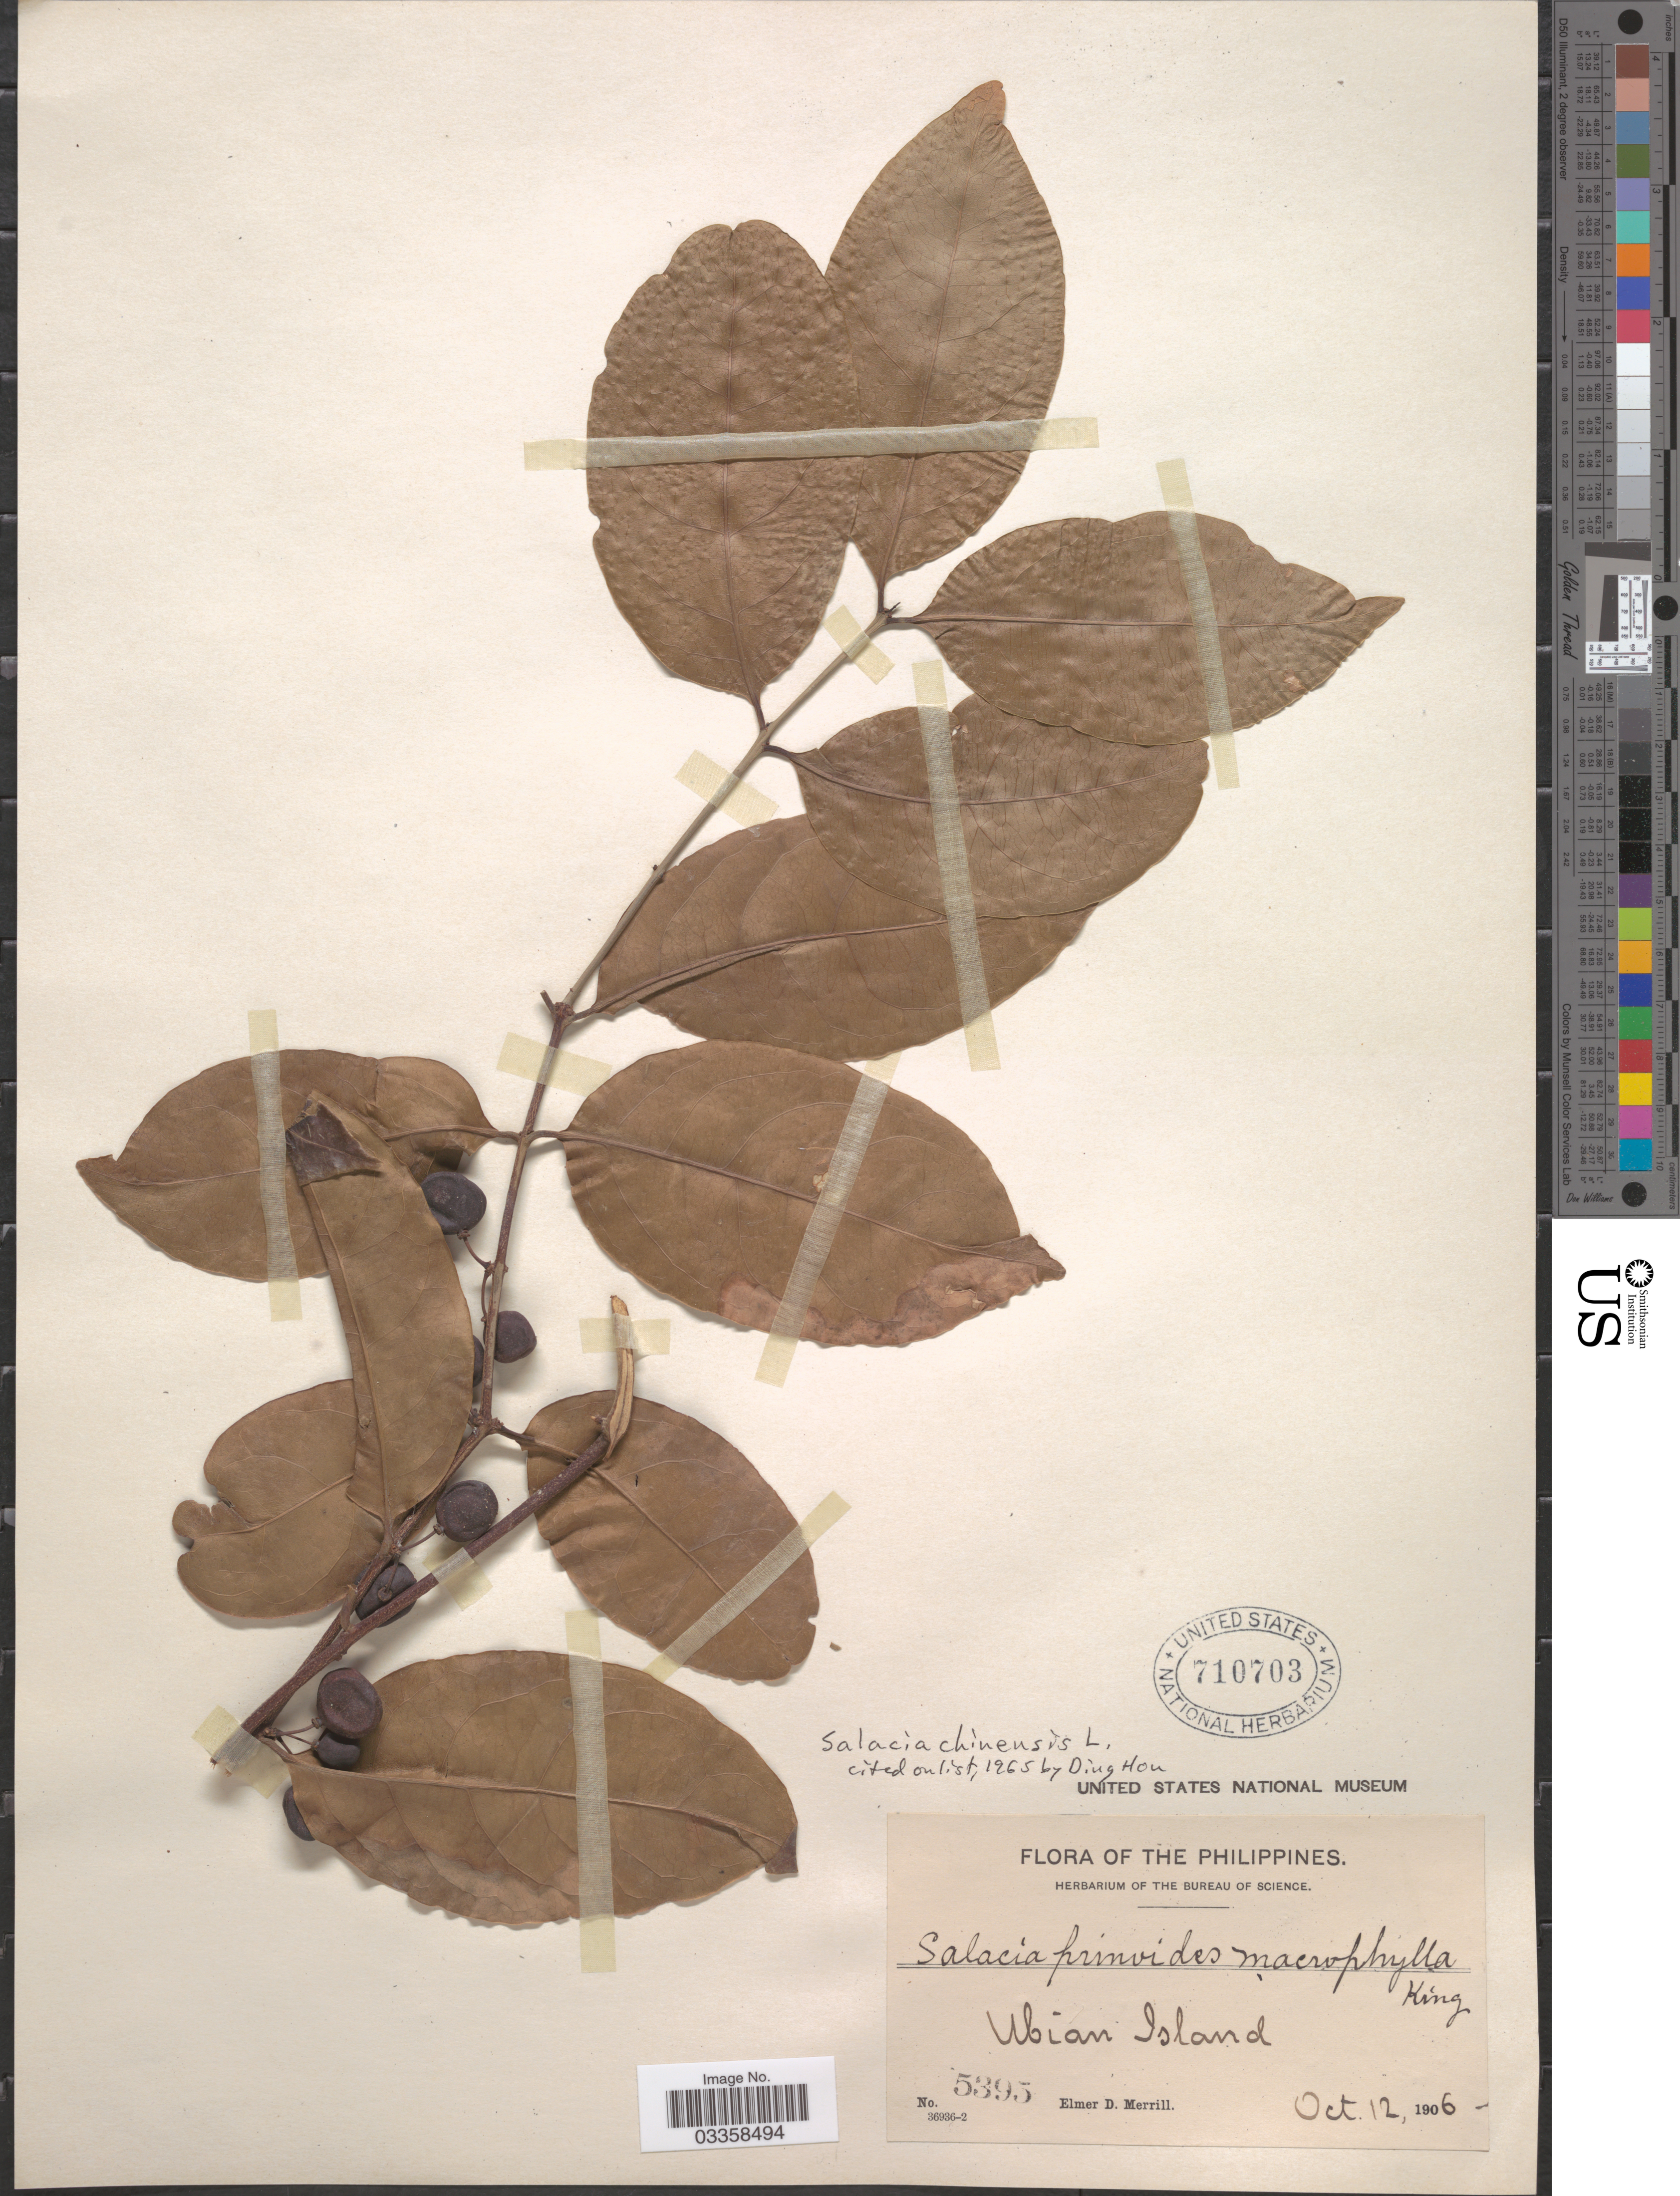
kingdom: Plantae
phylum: Tracheophyta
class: Magnoliopsida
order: Celastrales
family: Celastraceae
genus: Salacia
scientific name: Salacia chinensis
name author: L.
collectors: E. D. Merrill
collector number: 5395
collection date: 1906-10-12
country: Philippines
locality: Ubian Island.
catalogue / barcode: US 710703